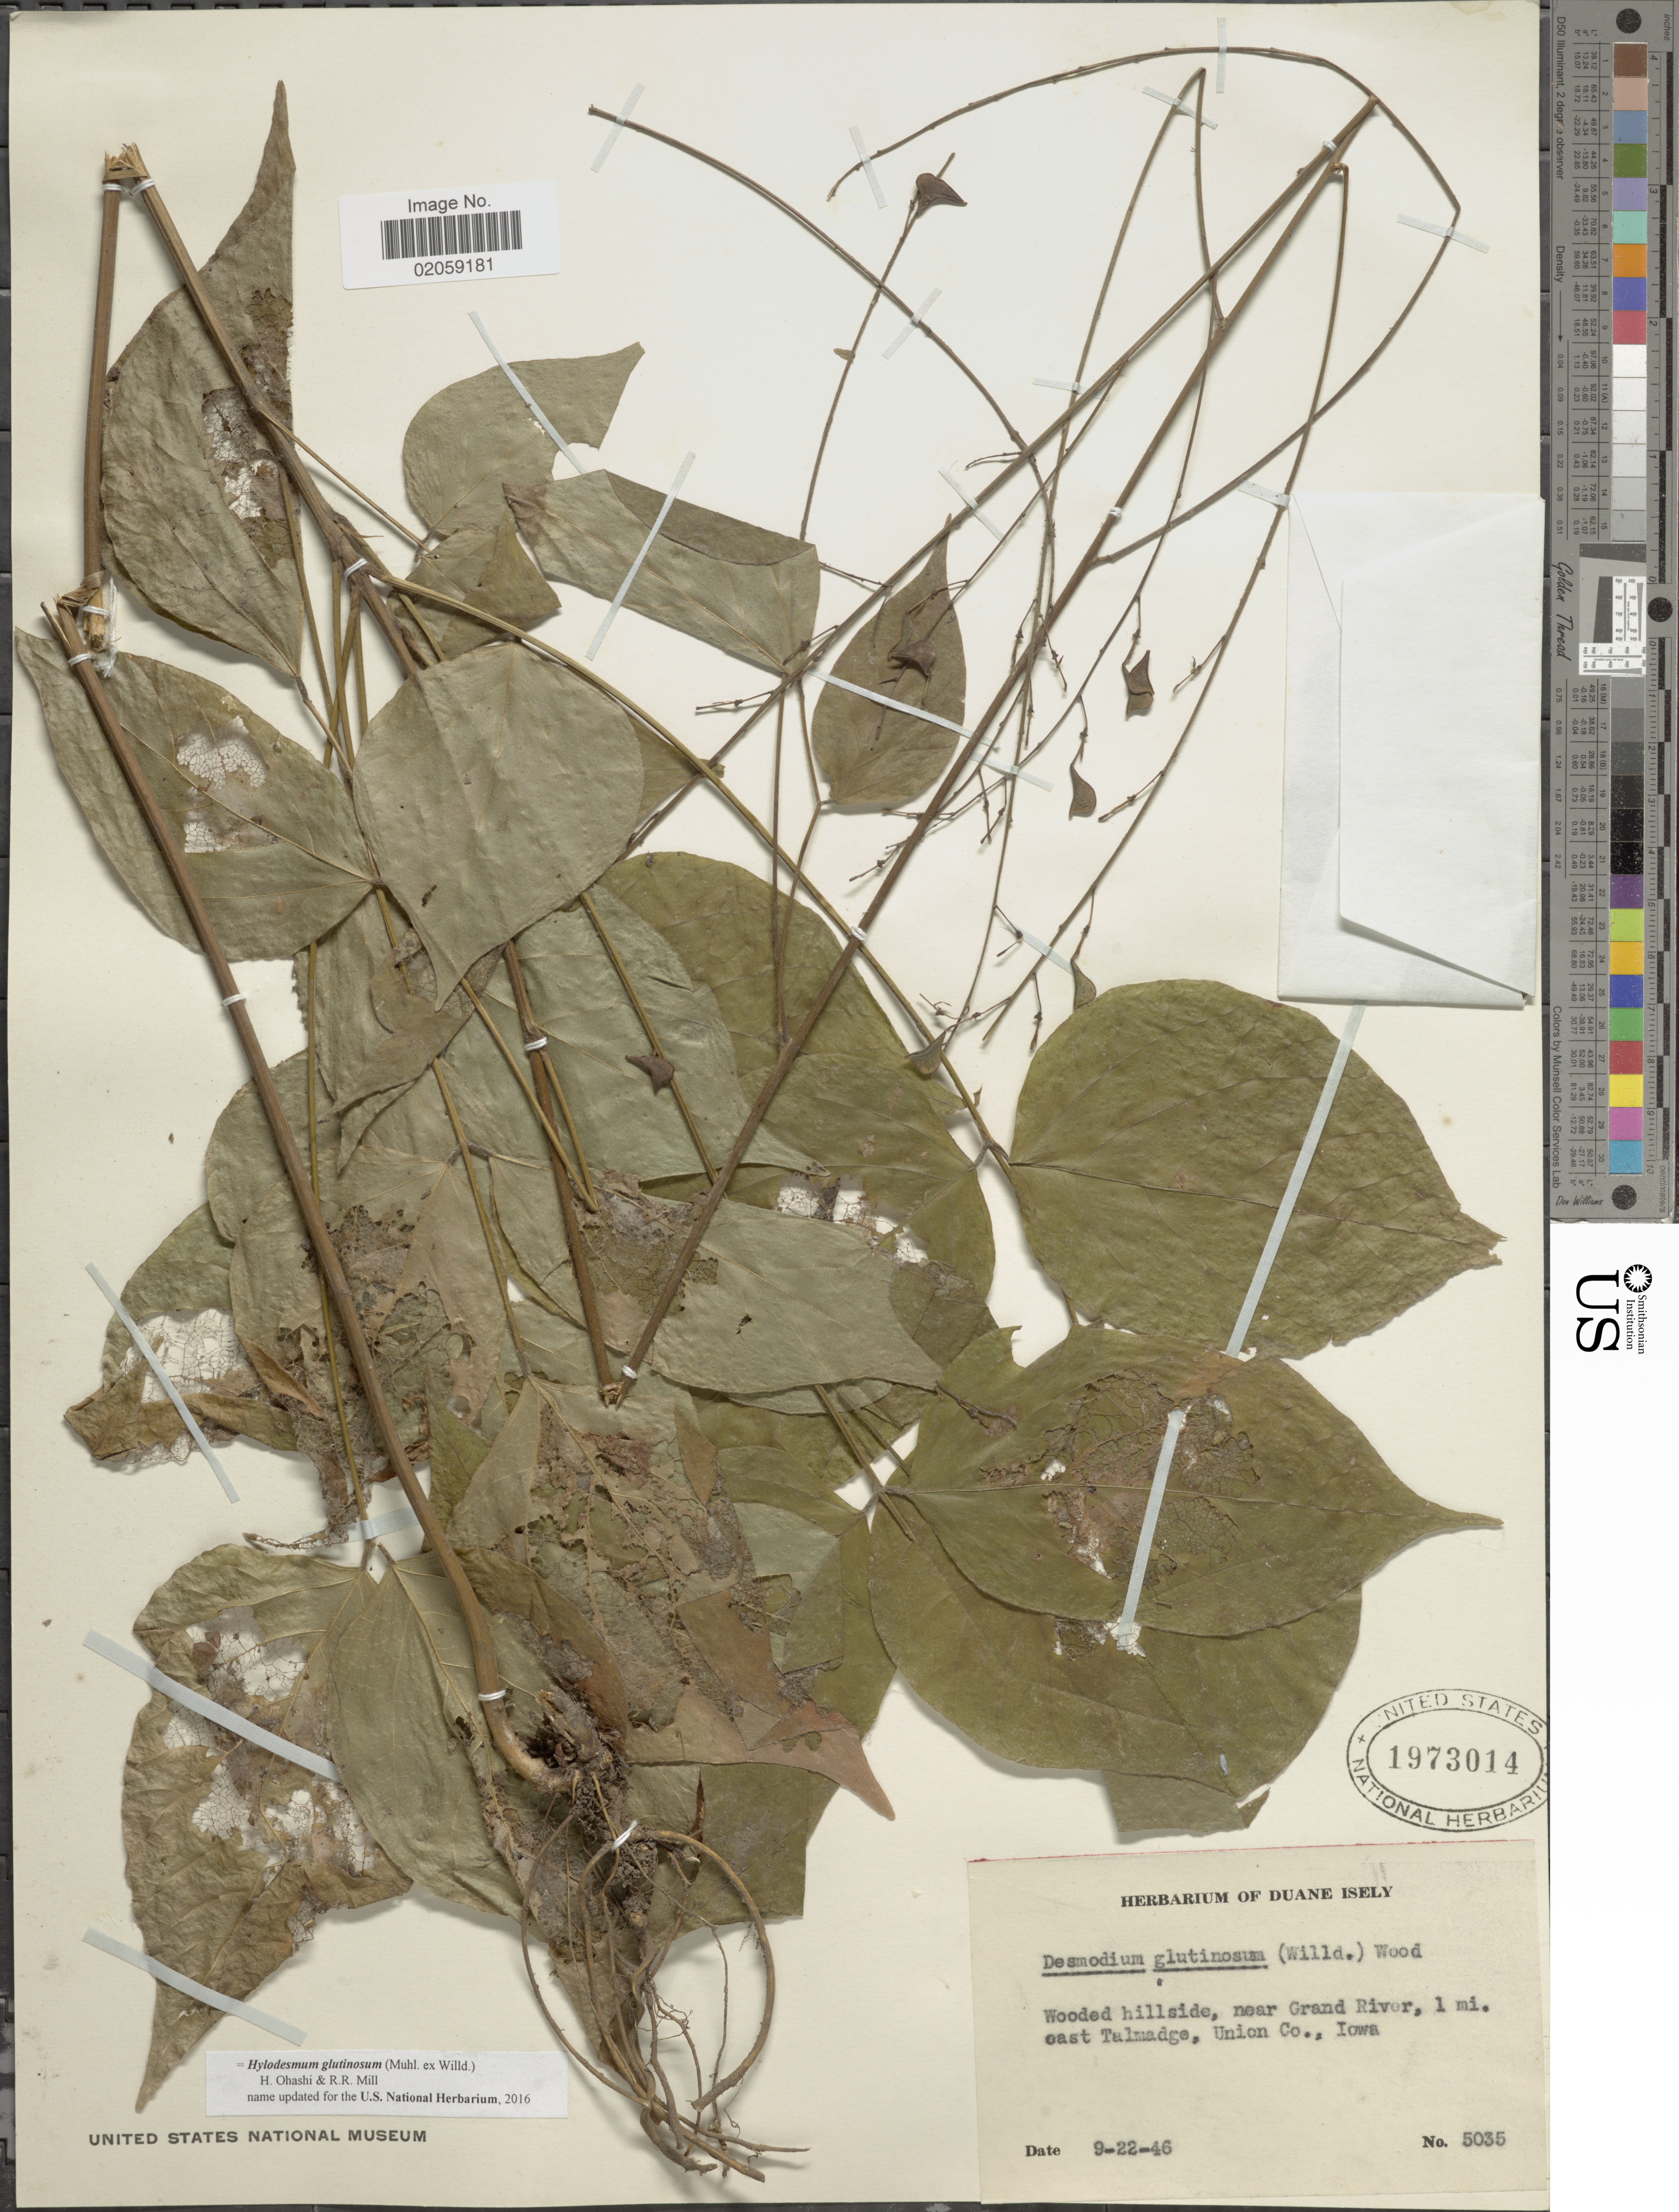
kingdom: Plantae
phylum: Tracheophyta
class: Magnoliopsida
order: Fabales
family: Fabaceae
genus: Hylodesmum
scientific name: Hylodesmum glutinosum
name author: (Muhl. ex Willd.) H. Ohashi & R.R. Mill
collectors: ex. herb. Duane Isely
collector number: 5035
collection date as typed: Transcribed d/m/y: 22/9/46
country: United States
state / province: Iowa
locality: Near Grand River, 1 mi east Talmadge, Union Co.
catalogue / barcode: US 1973014